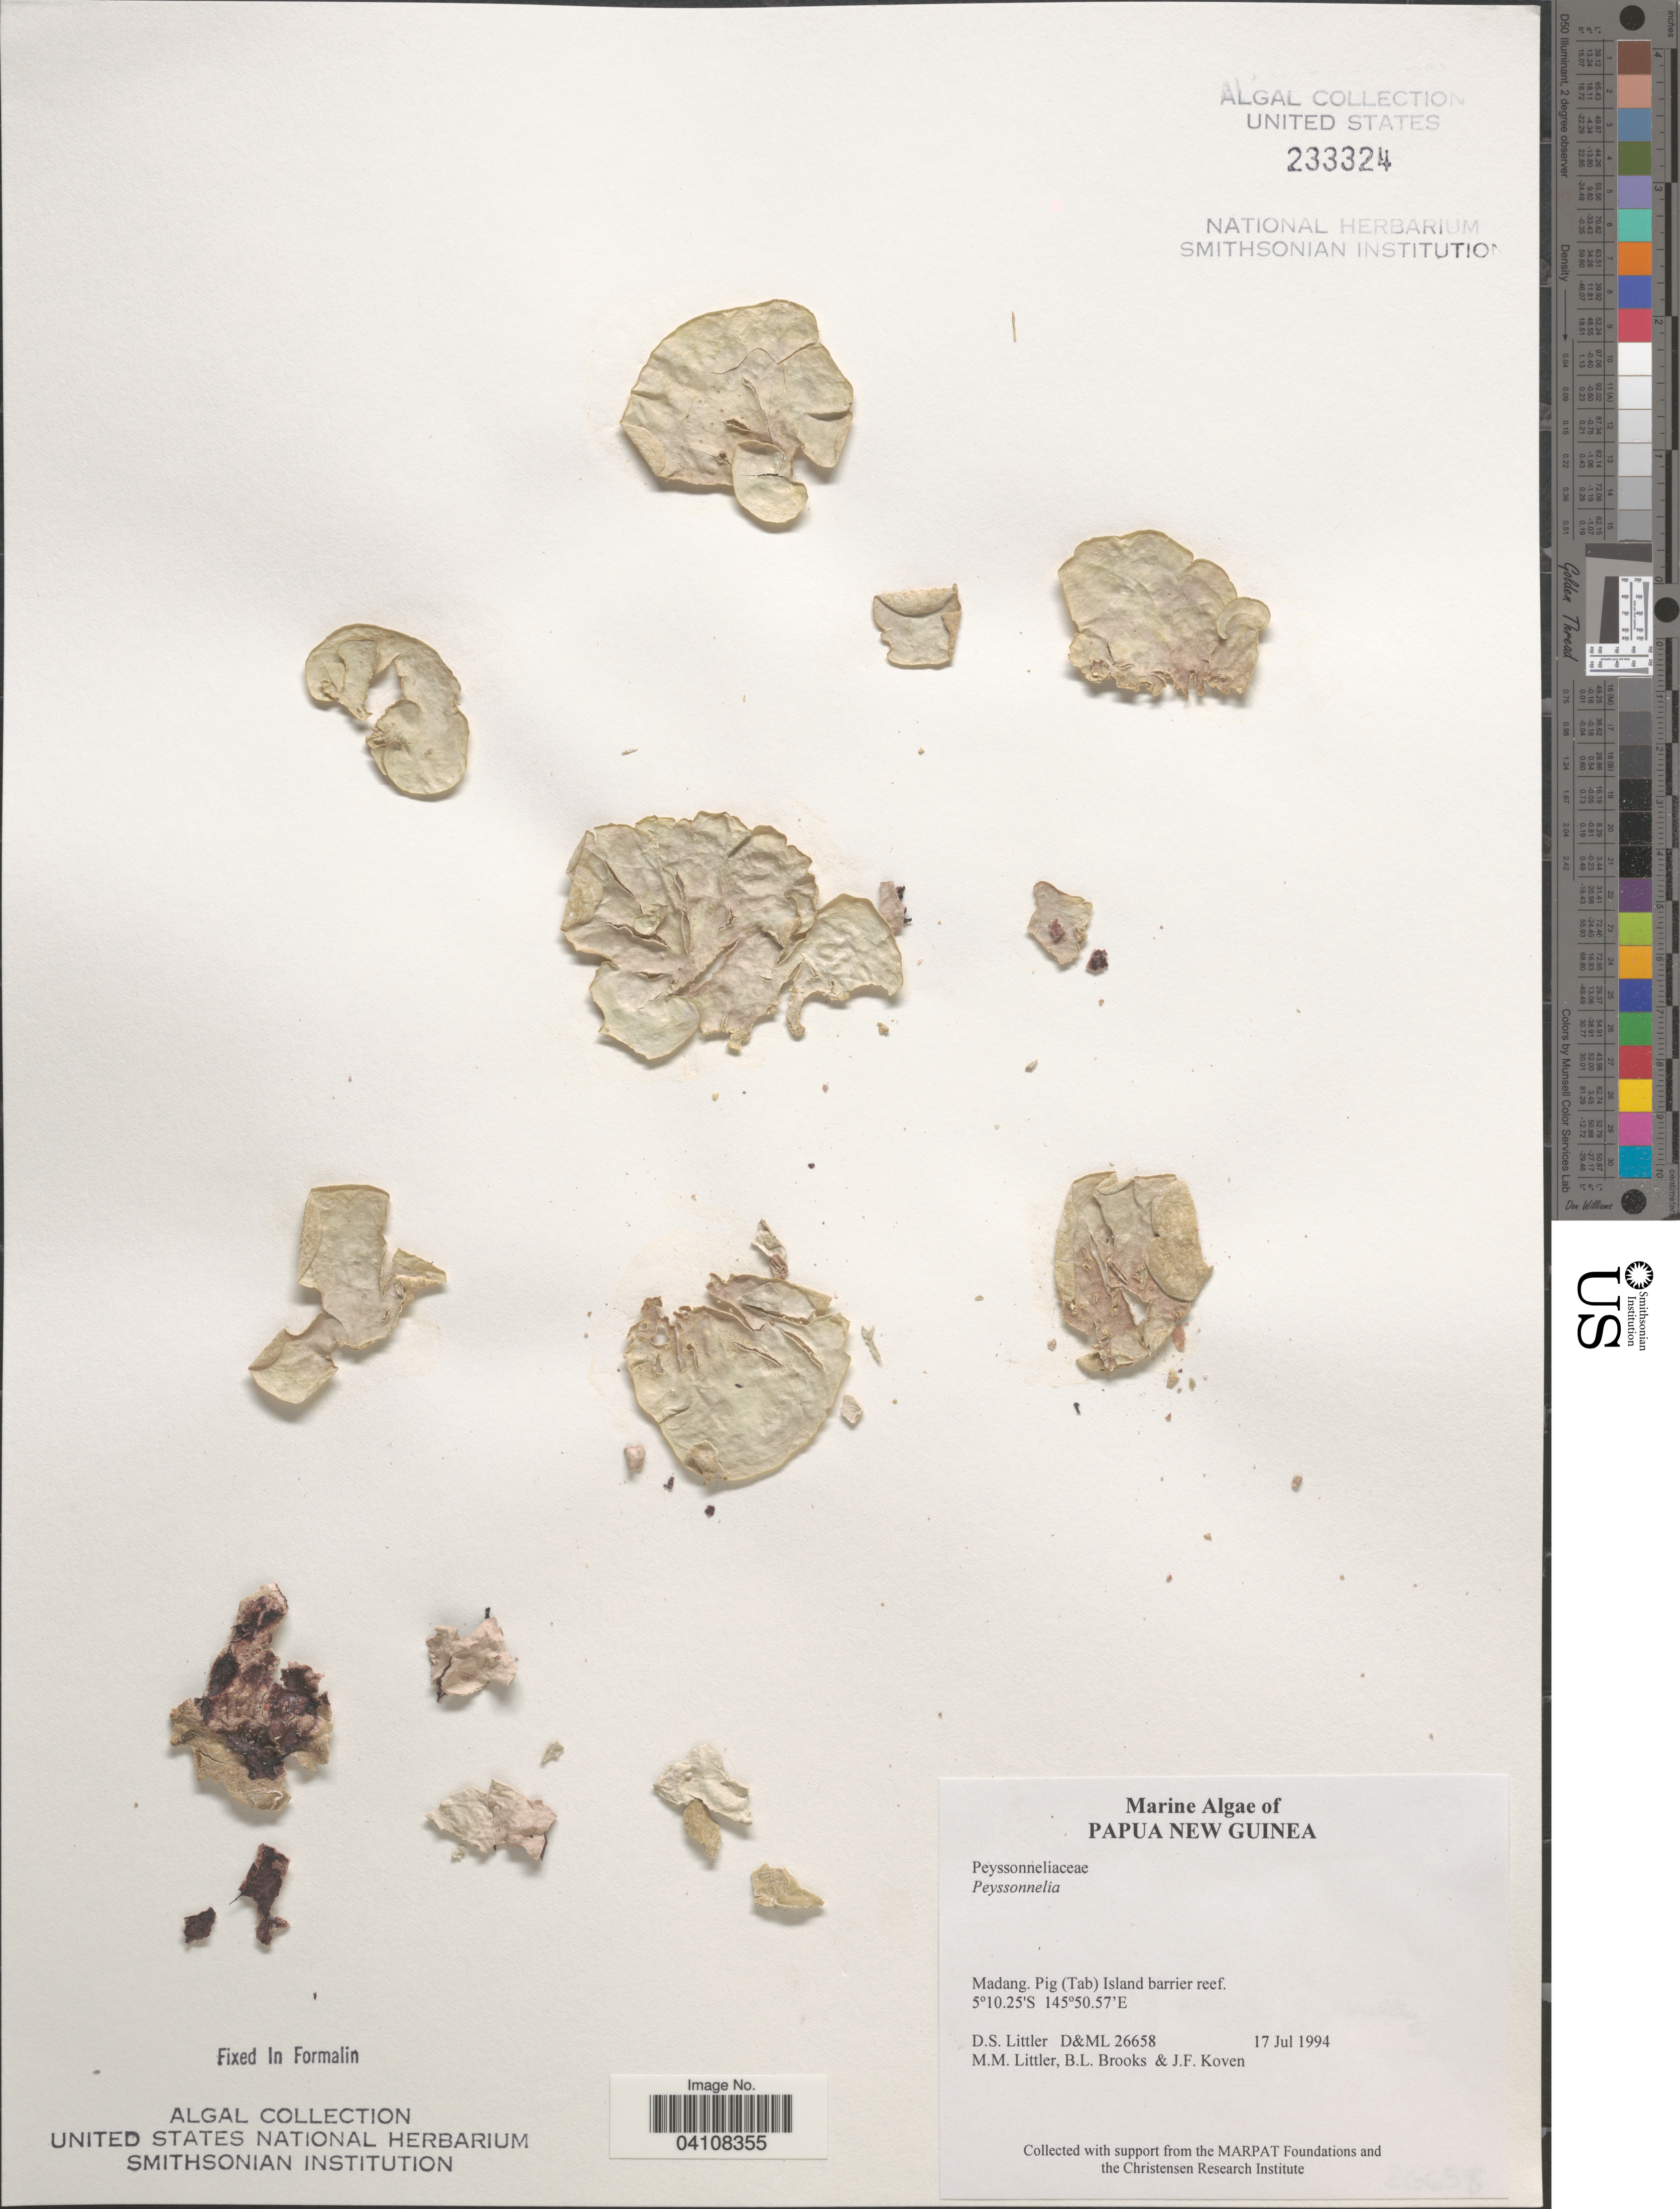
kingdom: Plantae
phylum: Rhodophyta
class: Florideophyceae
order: Peyssonneliales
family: Peyssonneliaceae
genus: Peyssonnelia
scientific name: Peyssonnelia sp.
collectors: D. S. Littler, B. Brooks & J. Koven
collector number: D&ML26658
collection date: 1994-07-17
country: Papua New Guinea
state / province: Madang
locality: Pig (Tab) Island barrier reef.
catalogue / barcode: US 233324